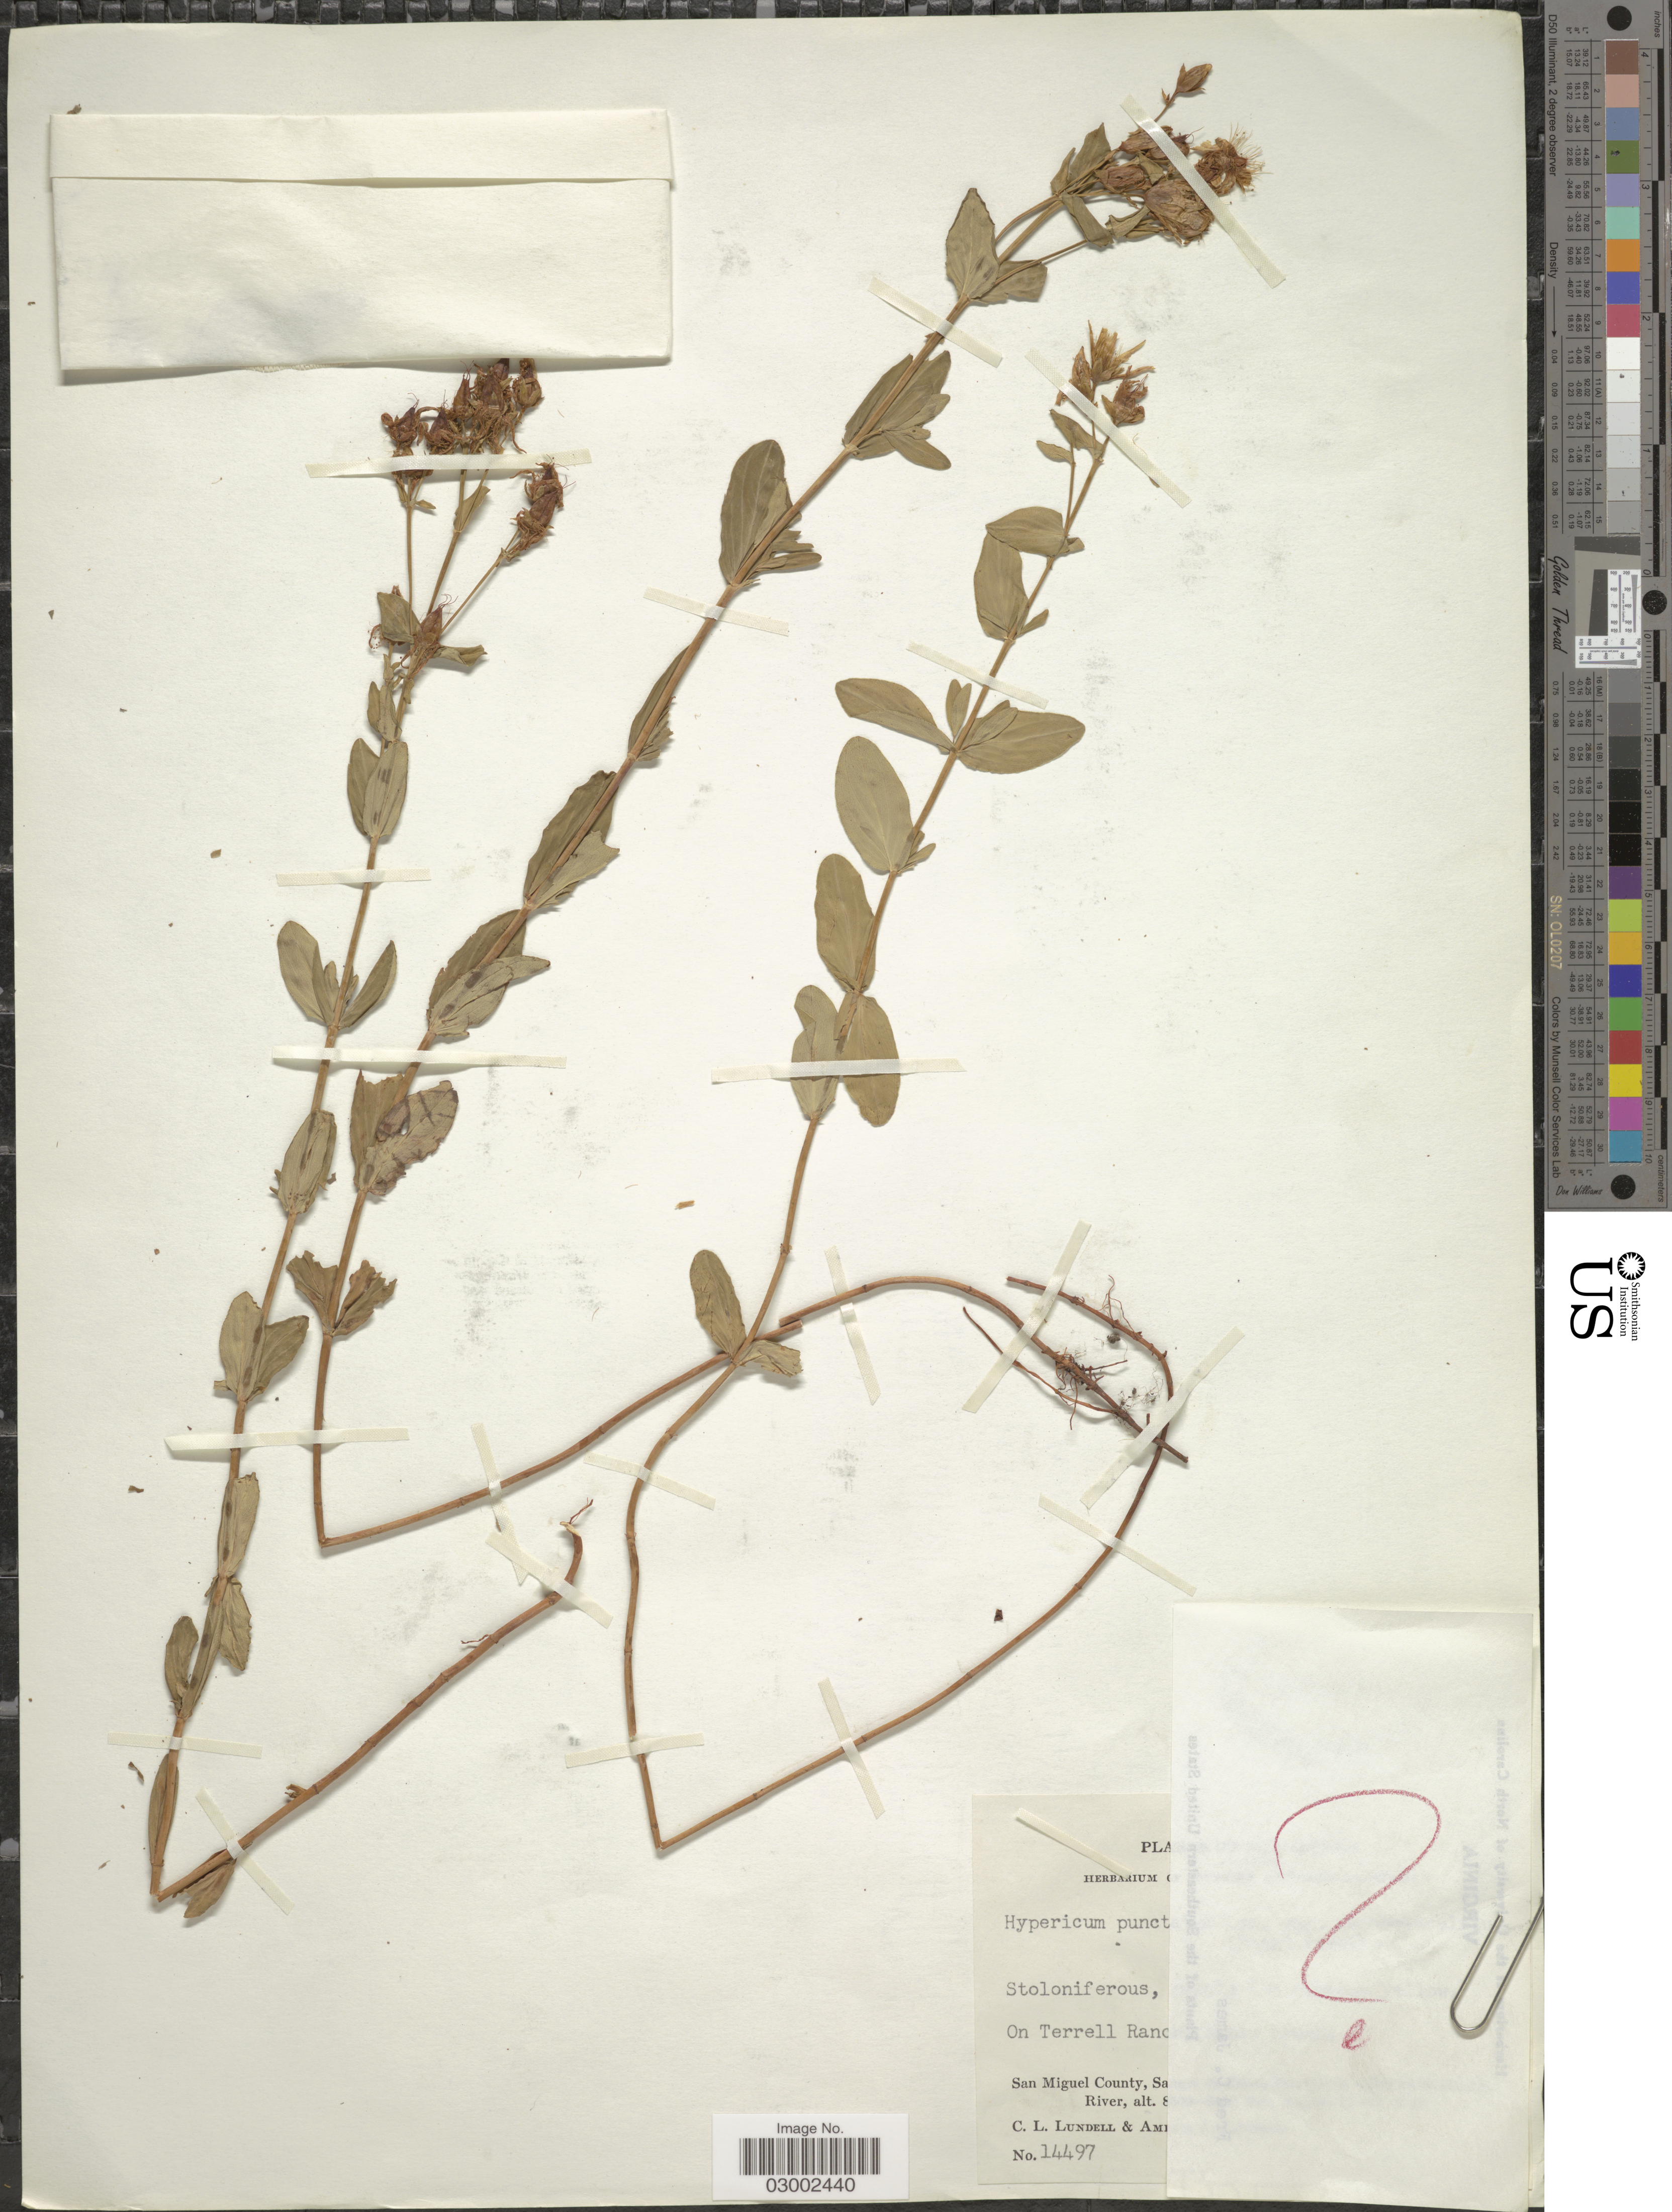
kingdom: Plantae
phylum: Tracheophyta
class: Magnoliopsida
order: Malpighiales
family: Hypericaceae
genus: Hypericum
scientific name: Hypericum punctatum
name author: Lam.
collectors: C. L. Lundell & Collector illegible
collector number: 14497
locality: On Terrell Ran [illegible text] San Miguel County, Sa [illegible text] River.